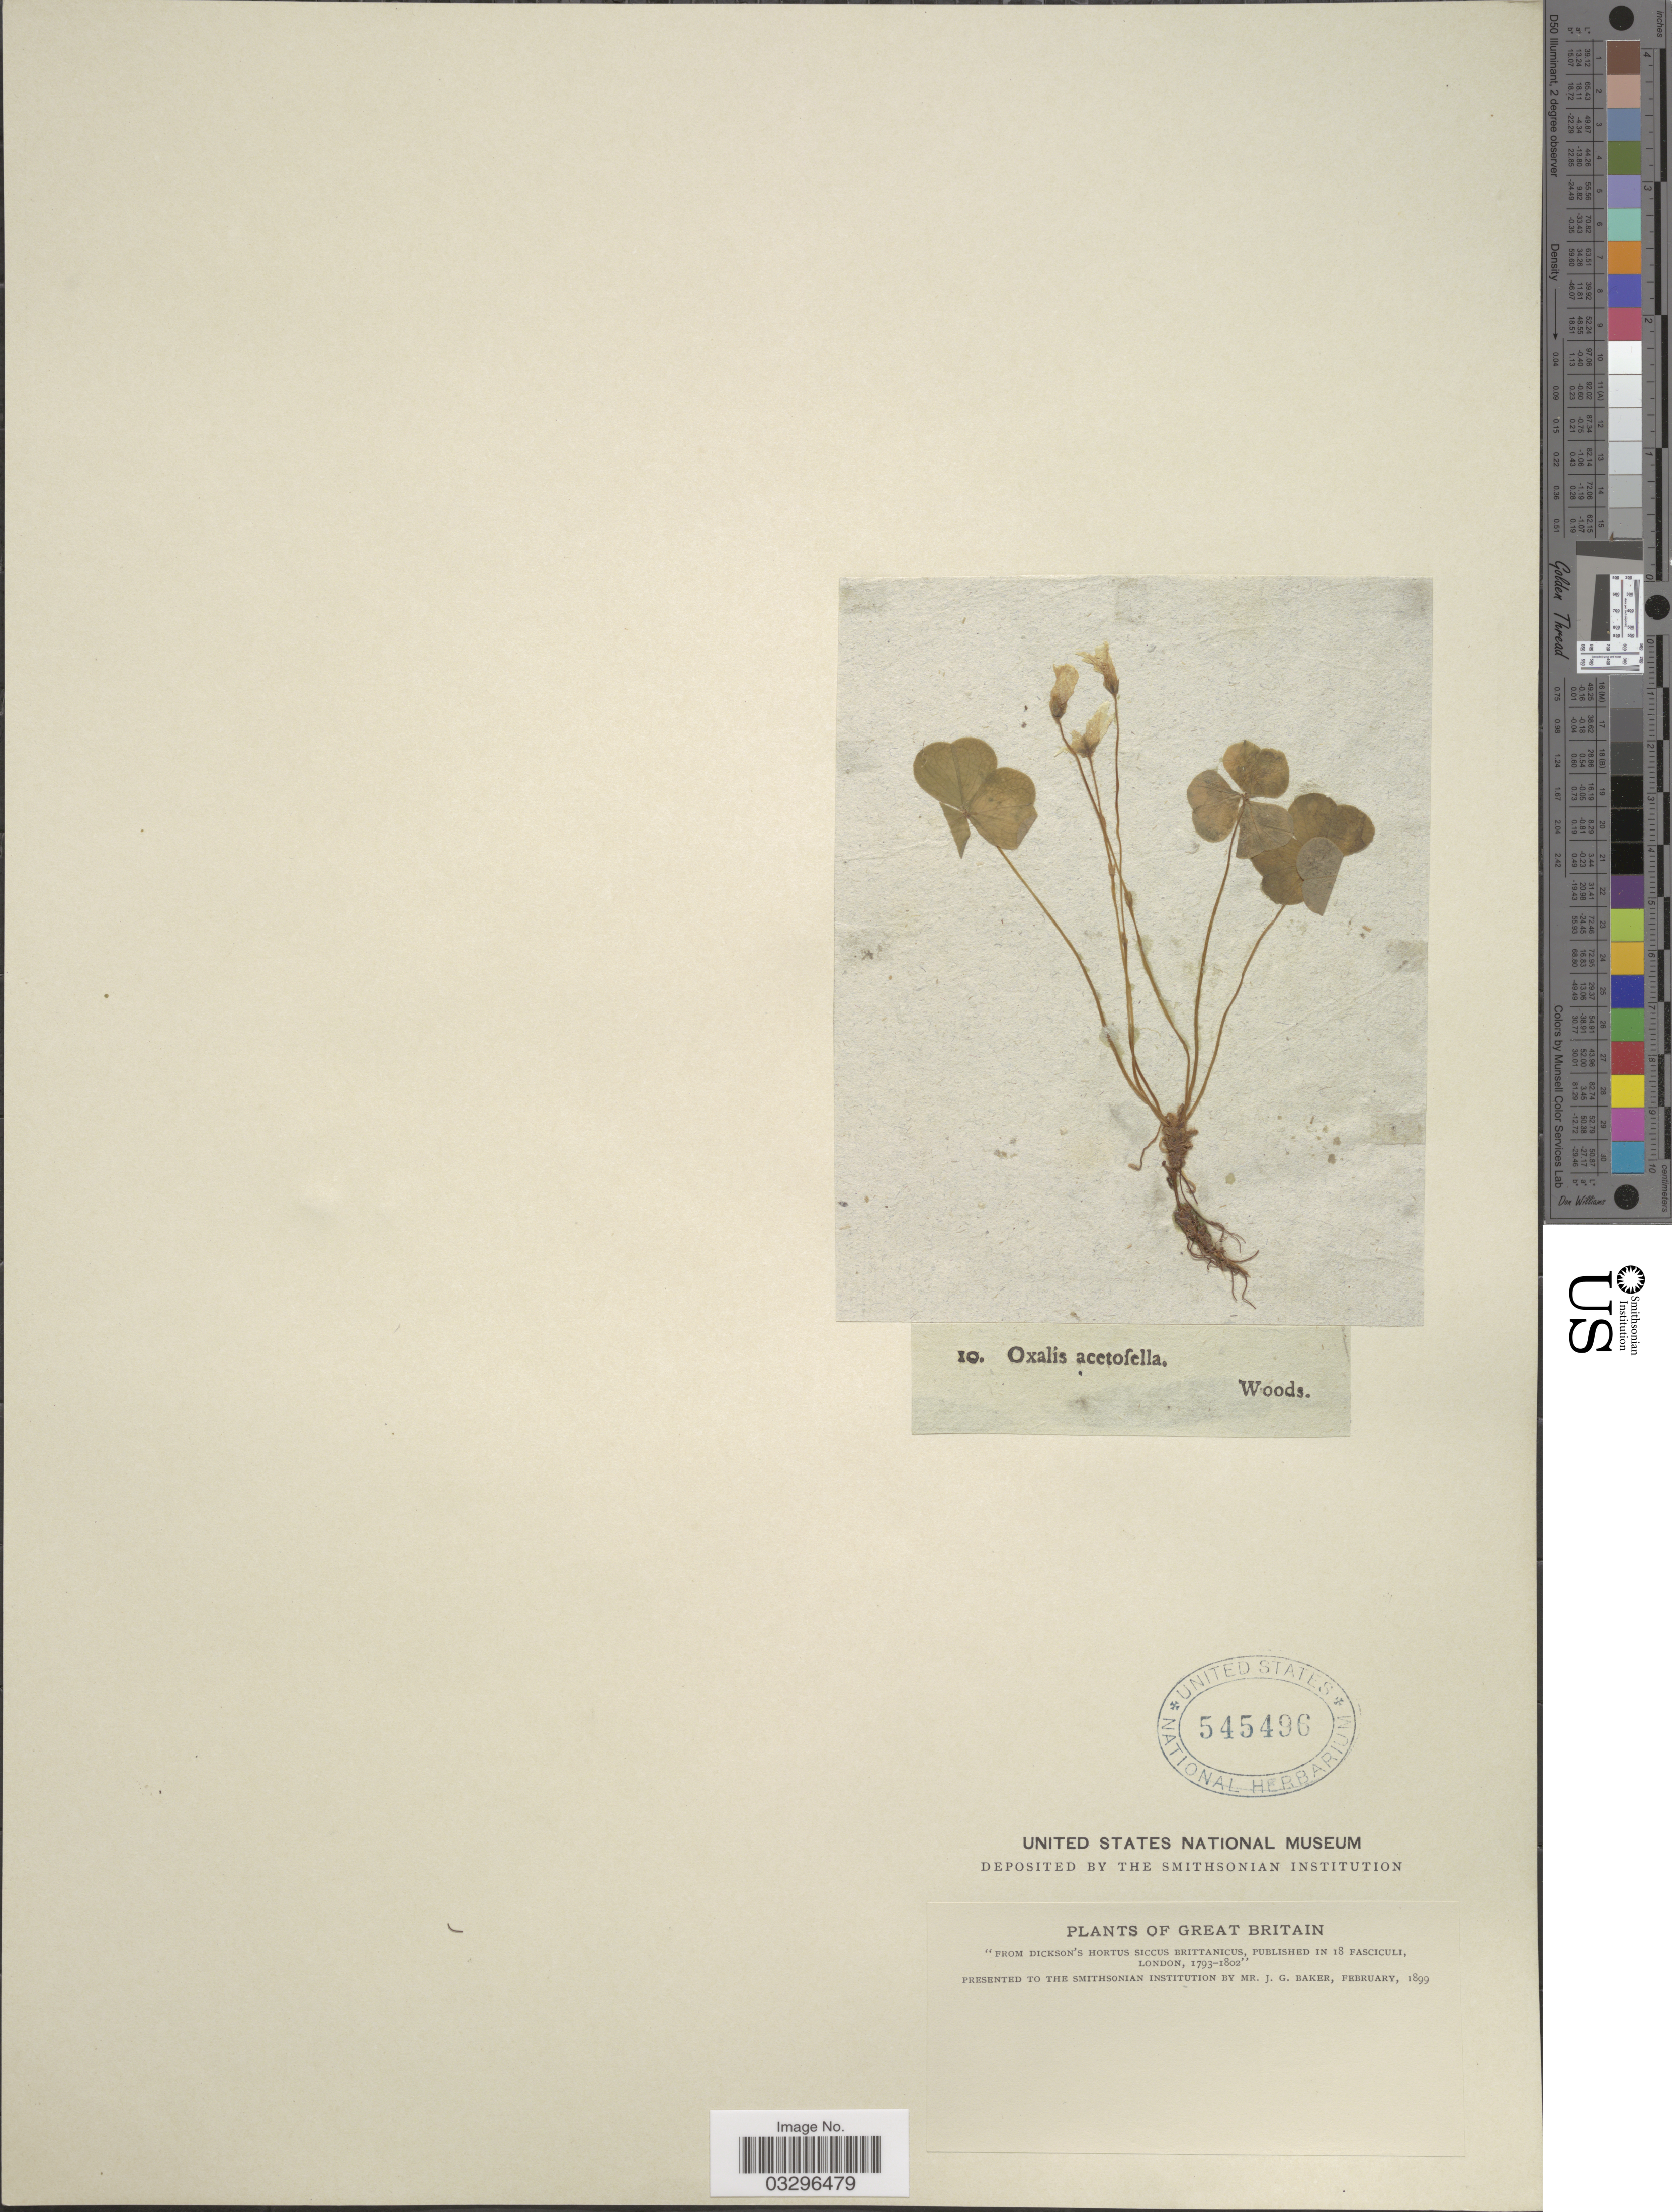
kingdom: Plantae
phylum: Tracheophyta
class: Magnoliopsida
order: Oxalidales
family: Oxalidaceae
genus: Oxalis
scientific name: Oxalis acetosella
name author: L.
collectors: J. G. Baker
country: United Kingdom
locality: Great Britain.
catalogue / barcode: US 545496